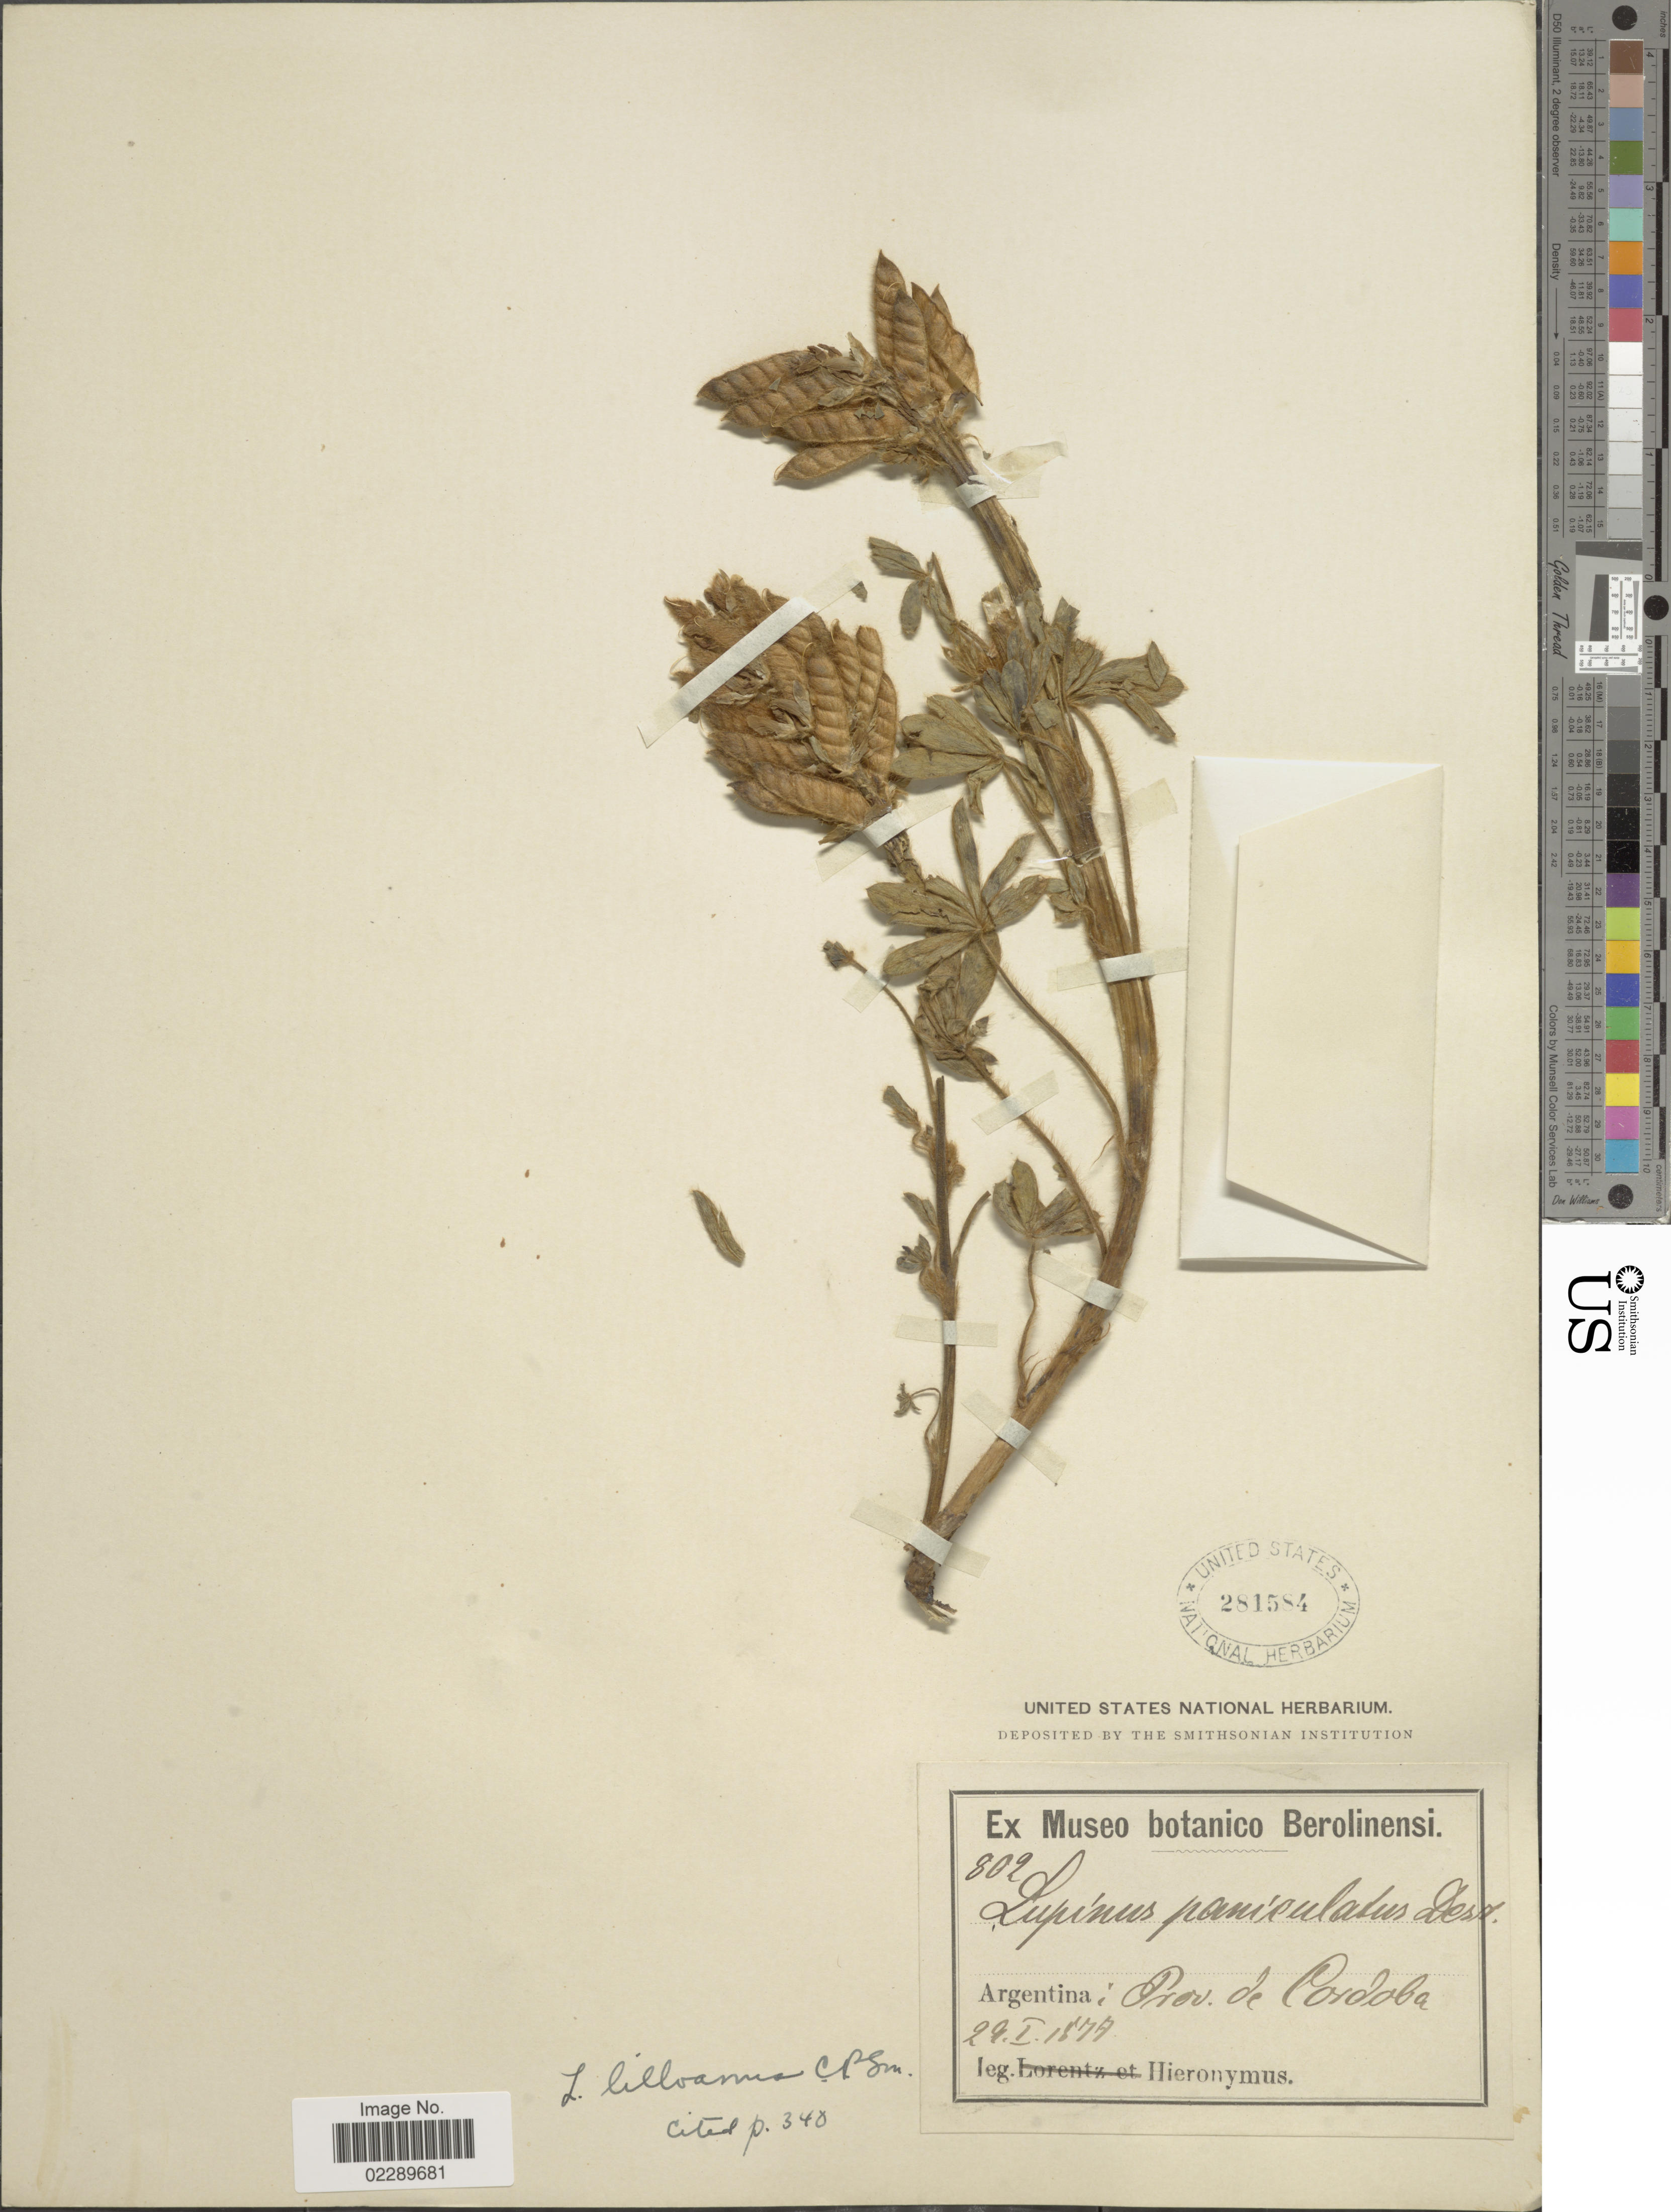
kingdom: Plantae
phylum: Tracheophyta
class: Magnoliopsida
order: Fabales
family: Fabaceae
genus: Lupinus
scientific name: Lupinus lilloanus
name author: C.P. Sm.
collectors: -. Hieronymus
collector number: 802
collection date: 1877-01-29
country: Argentina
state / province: Cordoba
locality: Argentina: Prov. de Cordoba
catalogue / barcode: US 281584